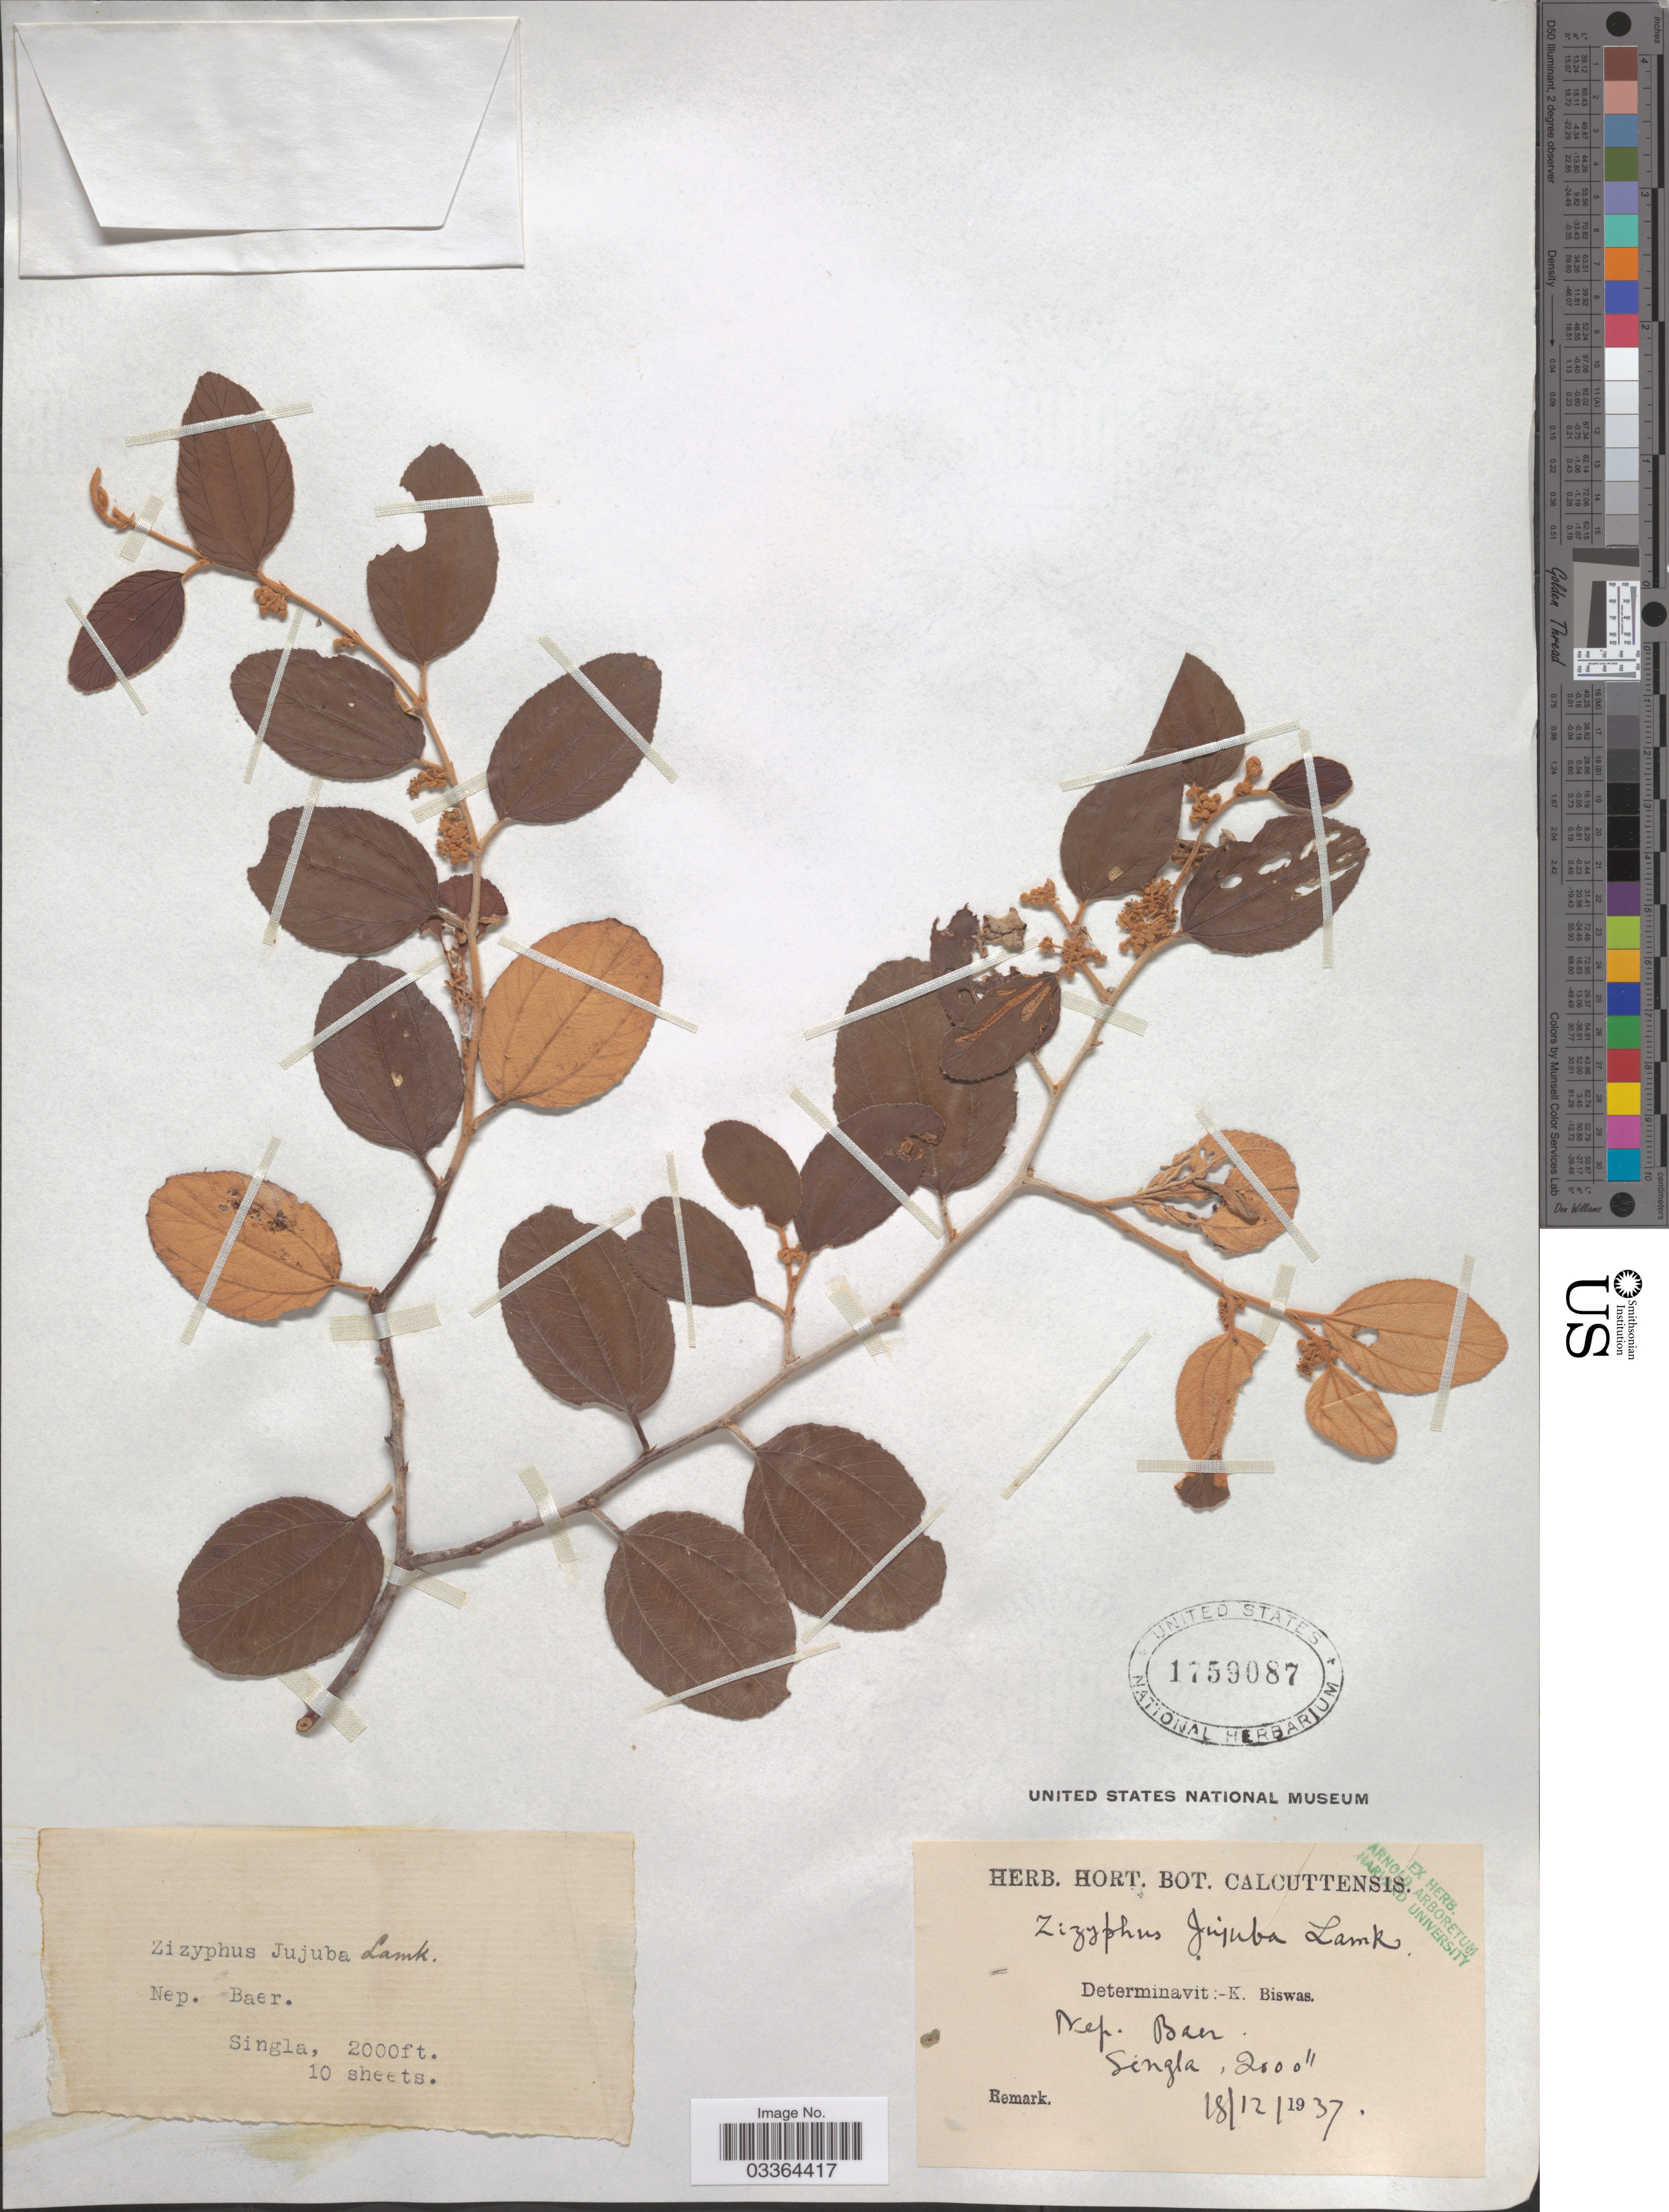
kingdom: Plantae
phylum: Tracheophyta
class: Magnoliopsida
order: Rosales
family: Rhamnaceae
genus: Ziziphus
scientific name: Ziziphus mauritiana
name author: Lam.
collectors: ex Herb. Hort. Bot. Calcuttensis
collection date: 1937-12-18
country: India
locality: Nep. Baer. [unsure placement] Singla.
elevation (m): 610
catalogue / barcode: US 1759087